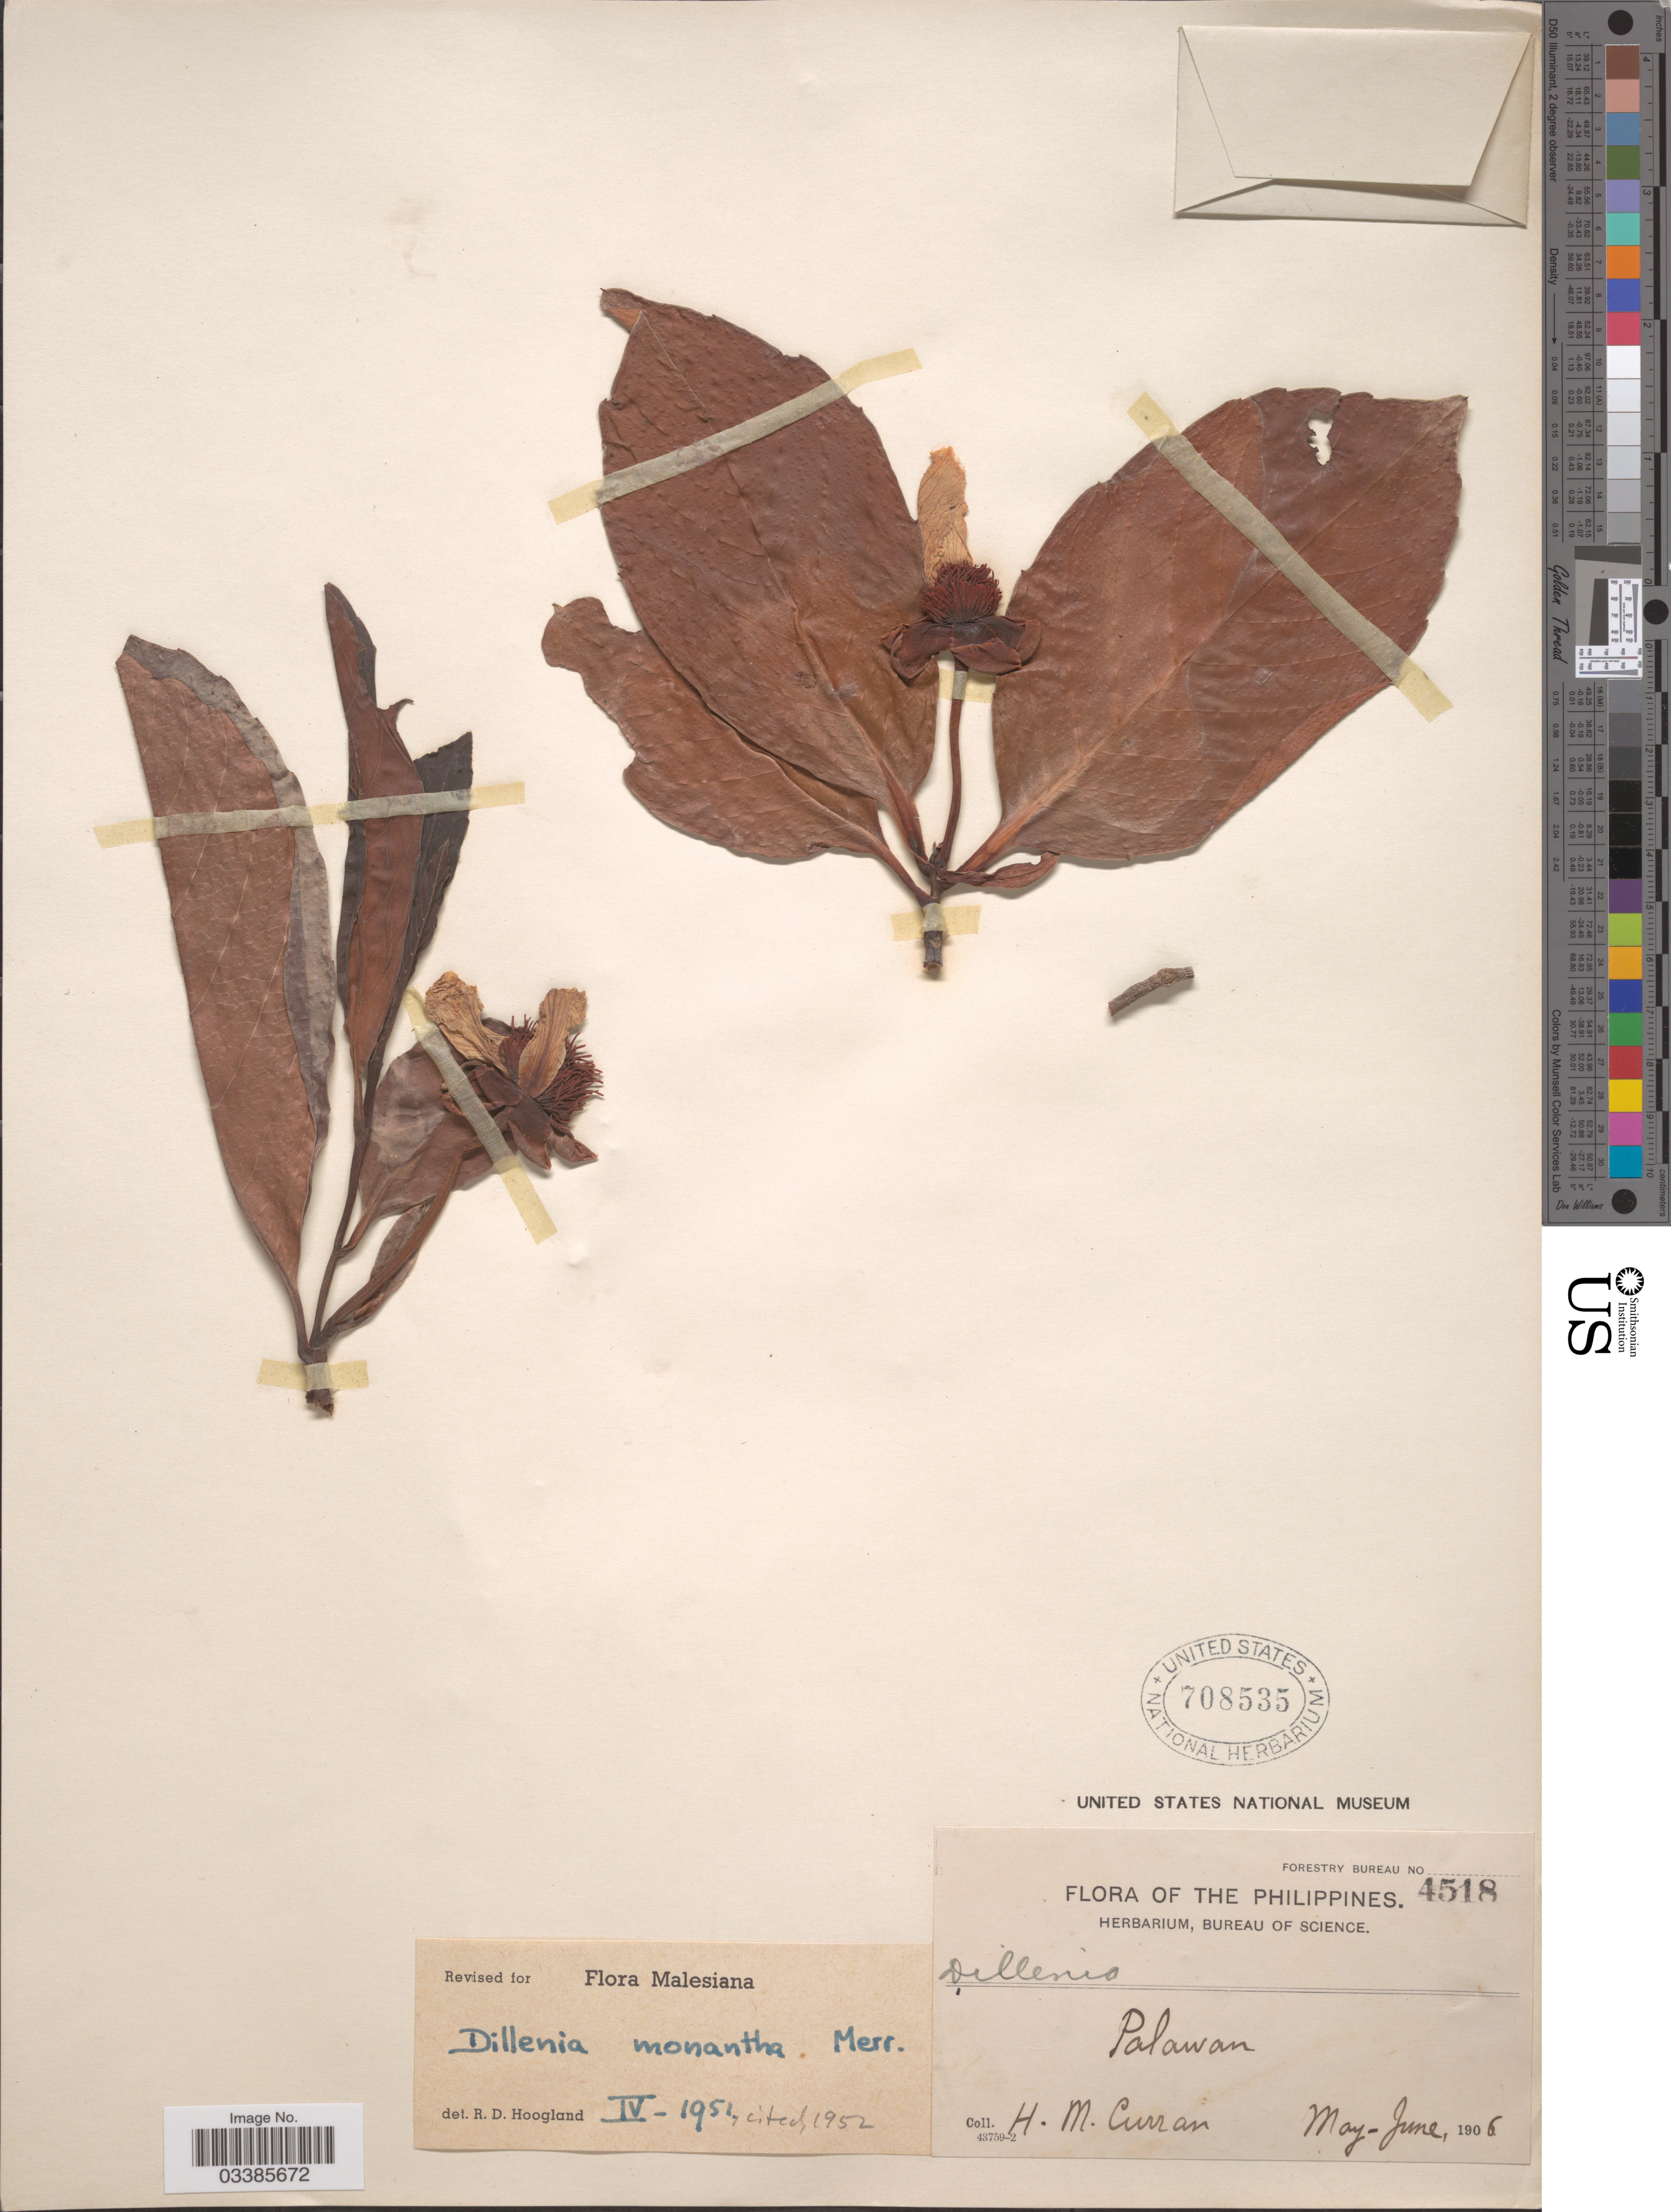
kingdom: Plantae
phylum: Tracheophyta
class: Magnoliopsida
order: Dilleniales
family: Dilleniaceae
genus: Dillenia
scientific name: Dillenia monantha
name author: Merr.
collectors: H. M. Curran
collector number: Forestry Bureau 4518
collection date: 1906-05/1906-06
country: Philippines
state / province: Mimaropa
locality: Palawan.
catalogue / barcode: US 708535